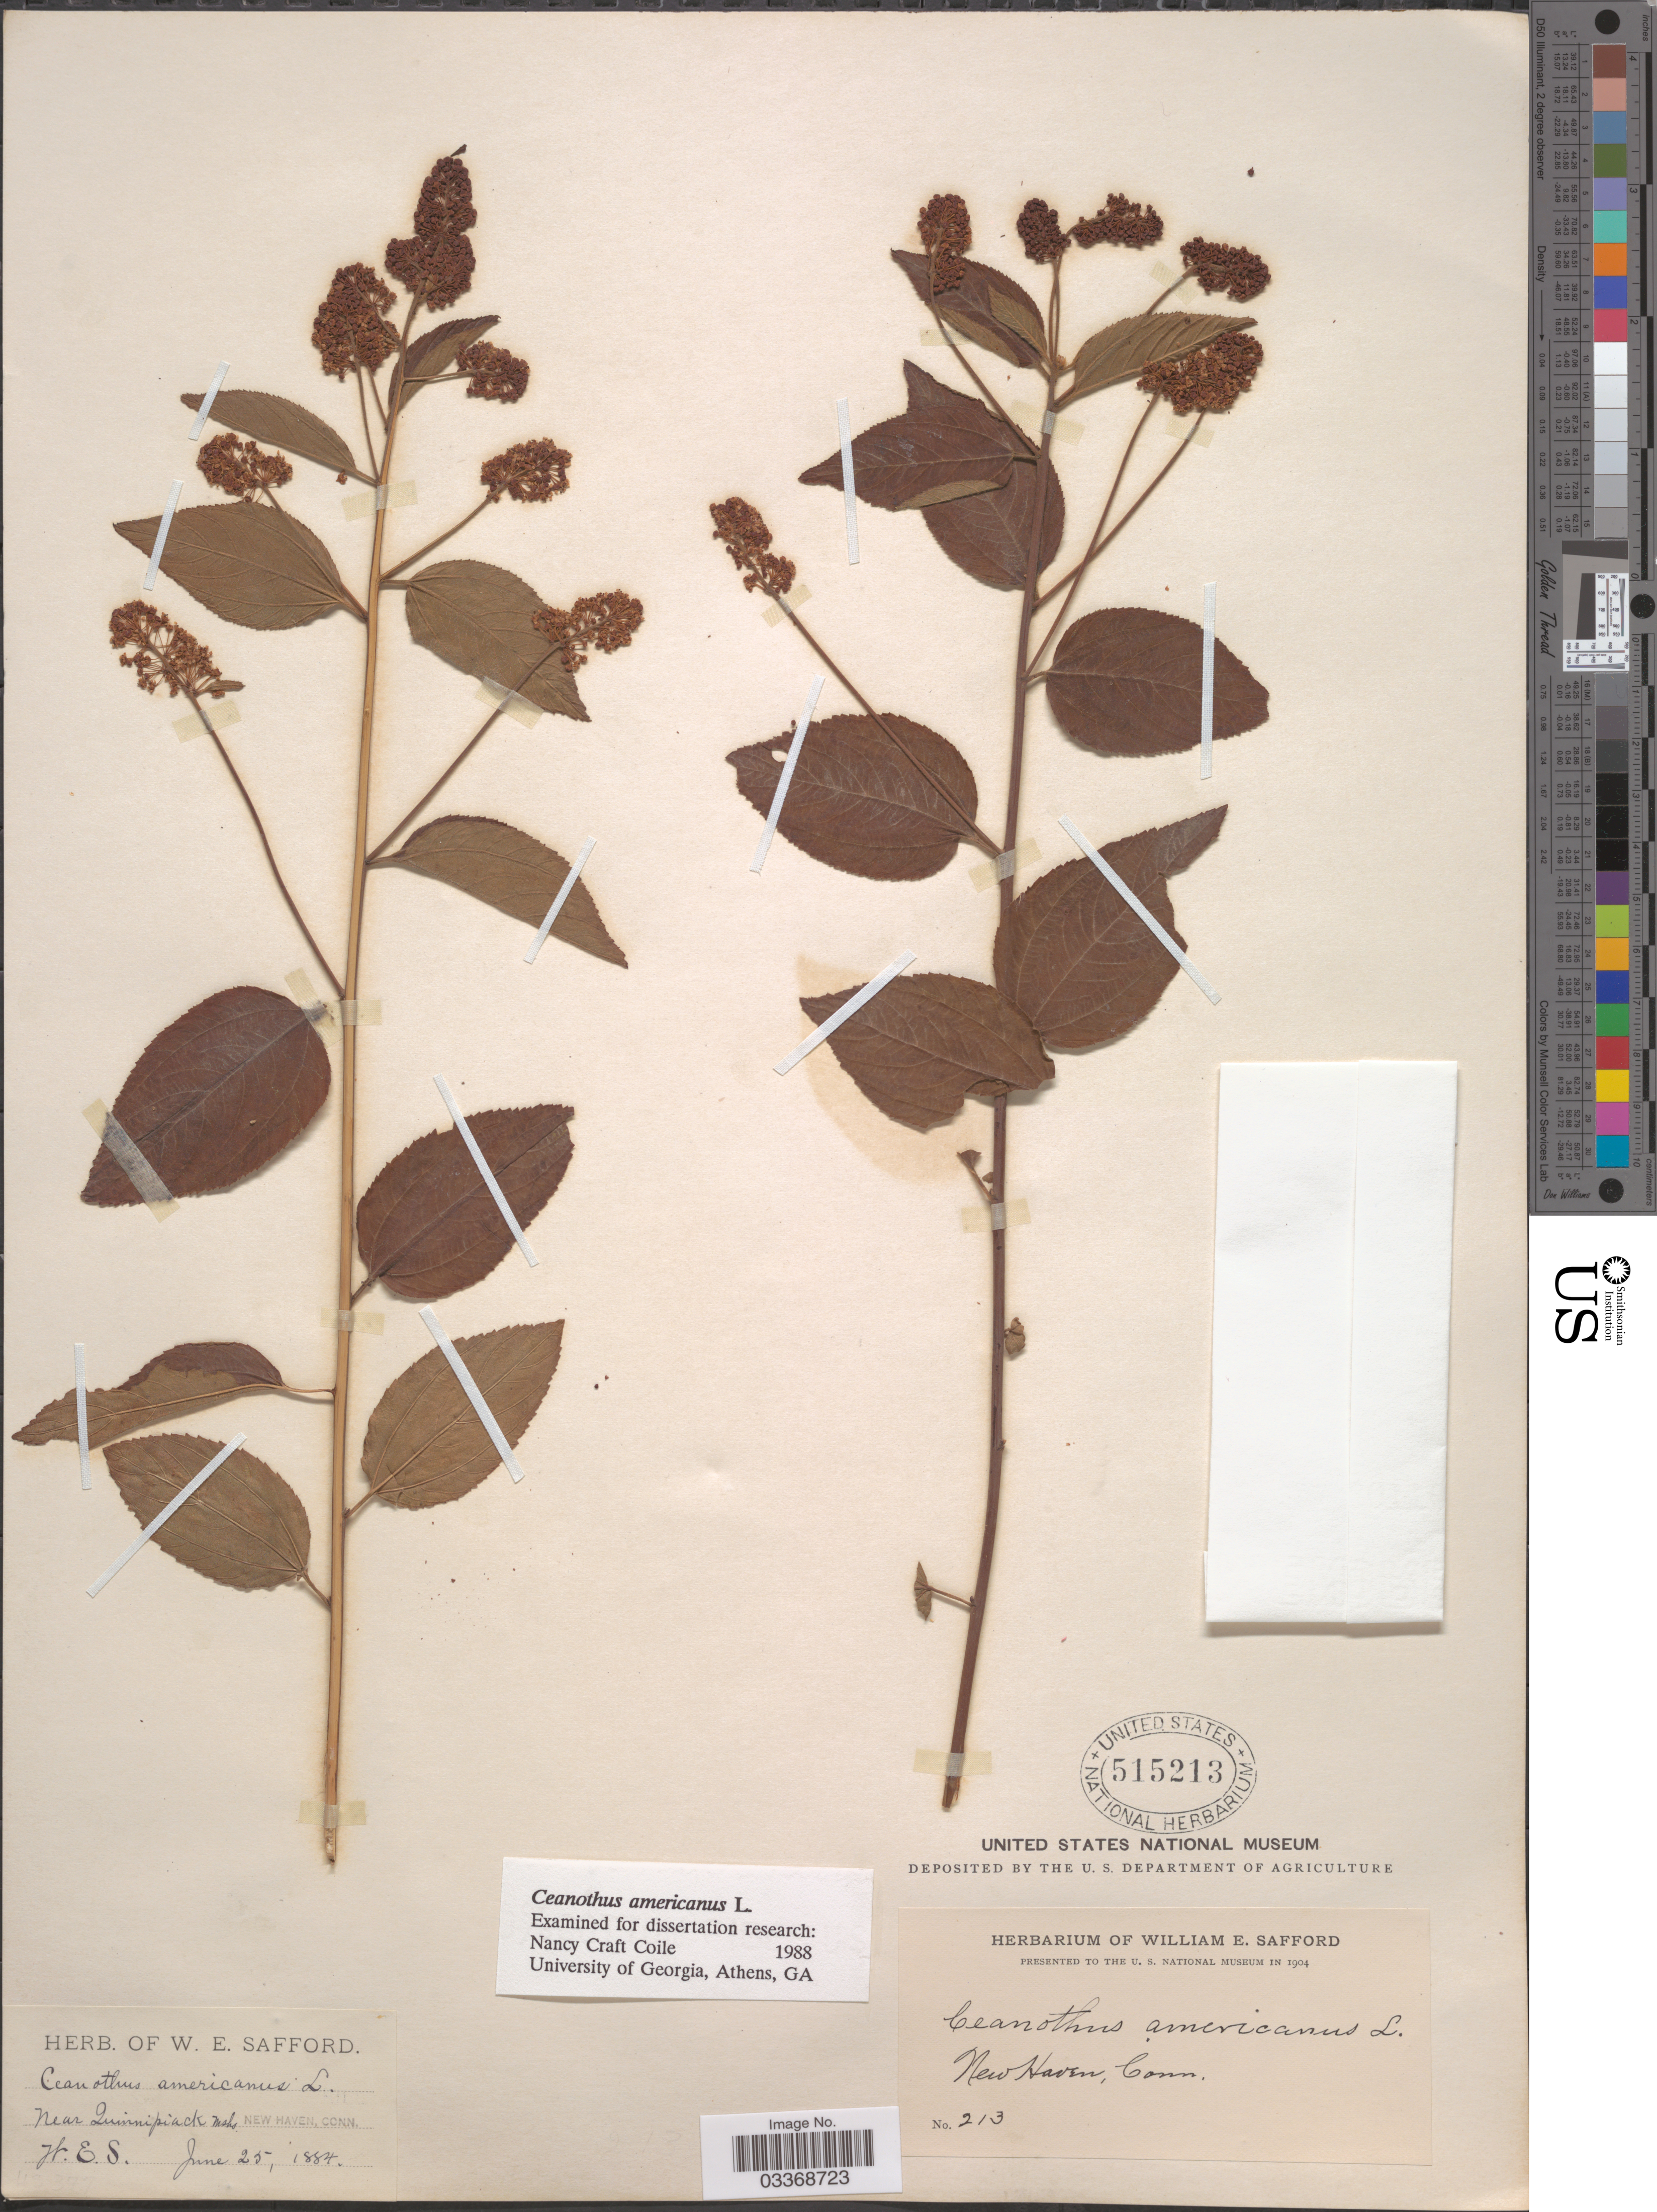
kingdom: Plantae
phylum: Tracheophyta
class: Magnoliopsida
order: Rosales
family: Rhamnaceae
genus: Ceanothus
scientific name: Ceanothus americanus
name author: L.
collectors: W. E. Safford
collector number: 213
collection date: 1884-06-25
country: United States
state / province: Connecticut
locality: Near Quinnipiack Mshs., New Haven.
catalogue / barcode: US 515213